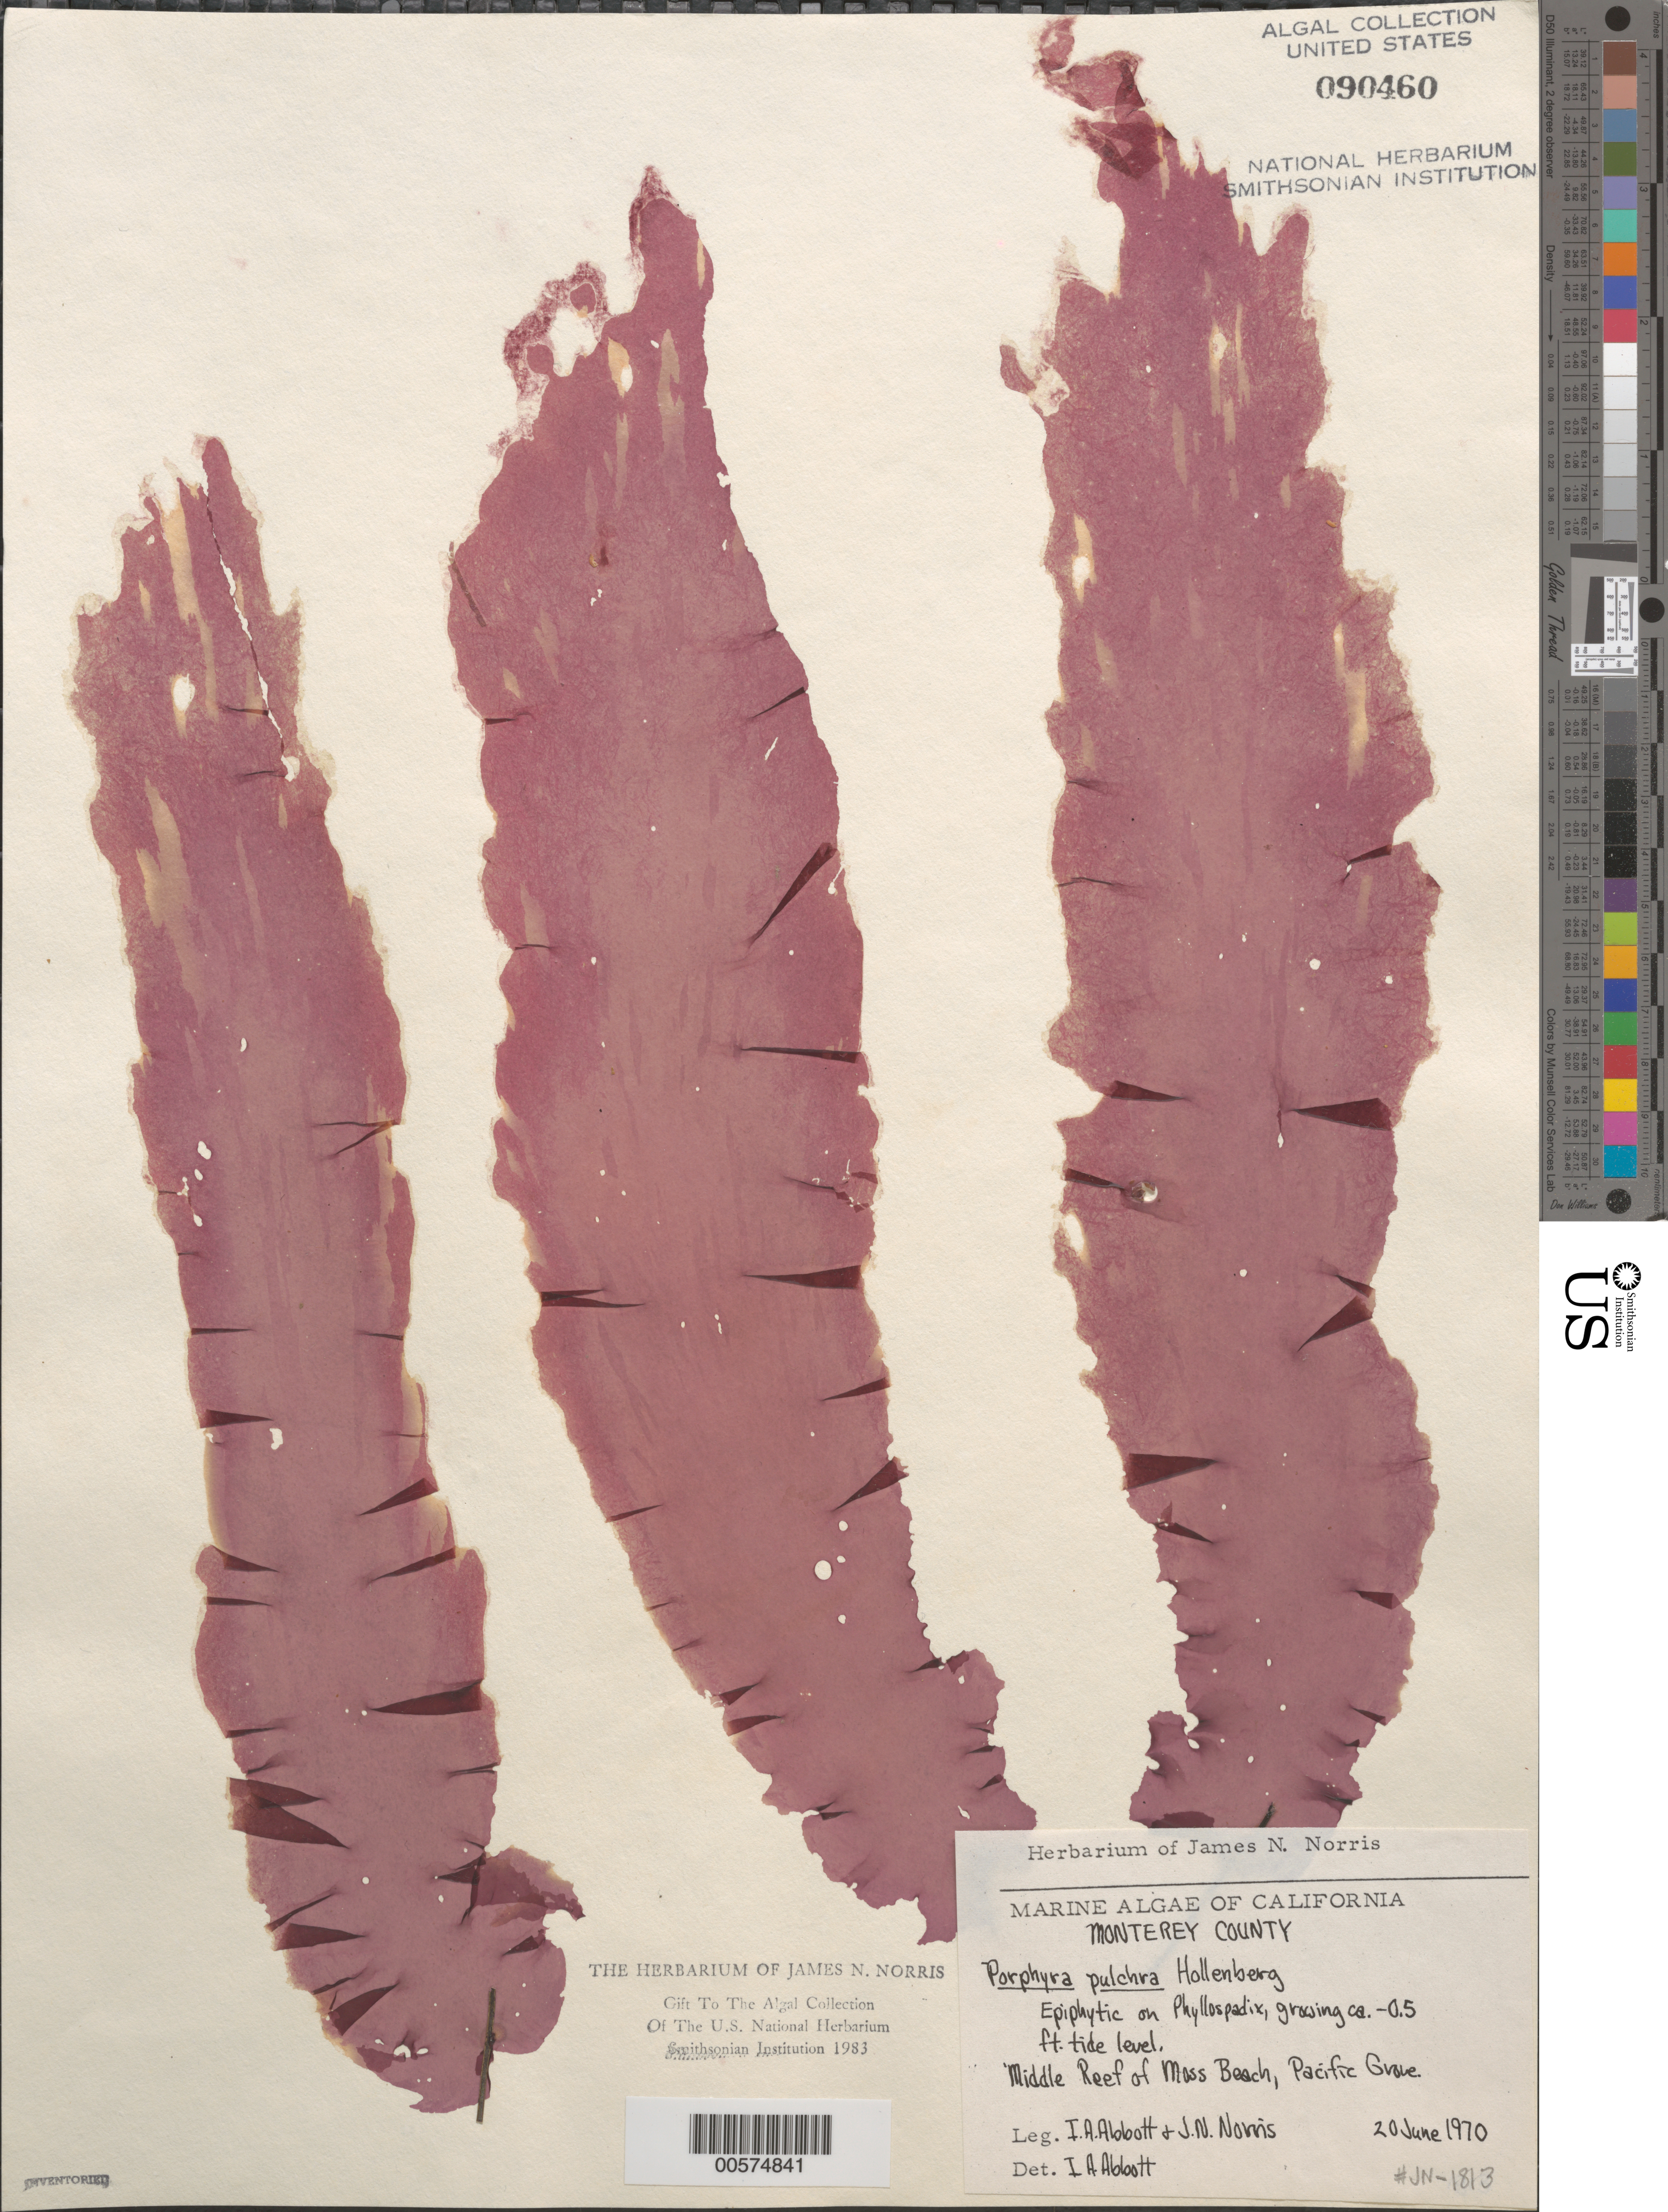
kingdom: Plantae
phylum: Rhodophyta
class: Bangiophyceae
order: Bangiales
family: Bangiaceae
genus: Porphyra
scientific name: Porphyra pulchra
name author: Hollenb. in G.M. Sm. & Hollenb.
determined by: Abbott, Isabella A.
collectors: I. A. Abbott & J. N. Norris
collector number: JN-1813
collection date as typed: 20 Jun 1970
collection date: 1970-06-20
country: United States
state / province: California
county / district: Monterey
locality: Middle reef of Moss Beach, Pacific Grove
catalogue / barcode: US 90460